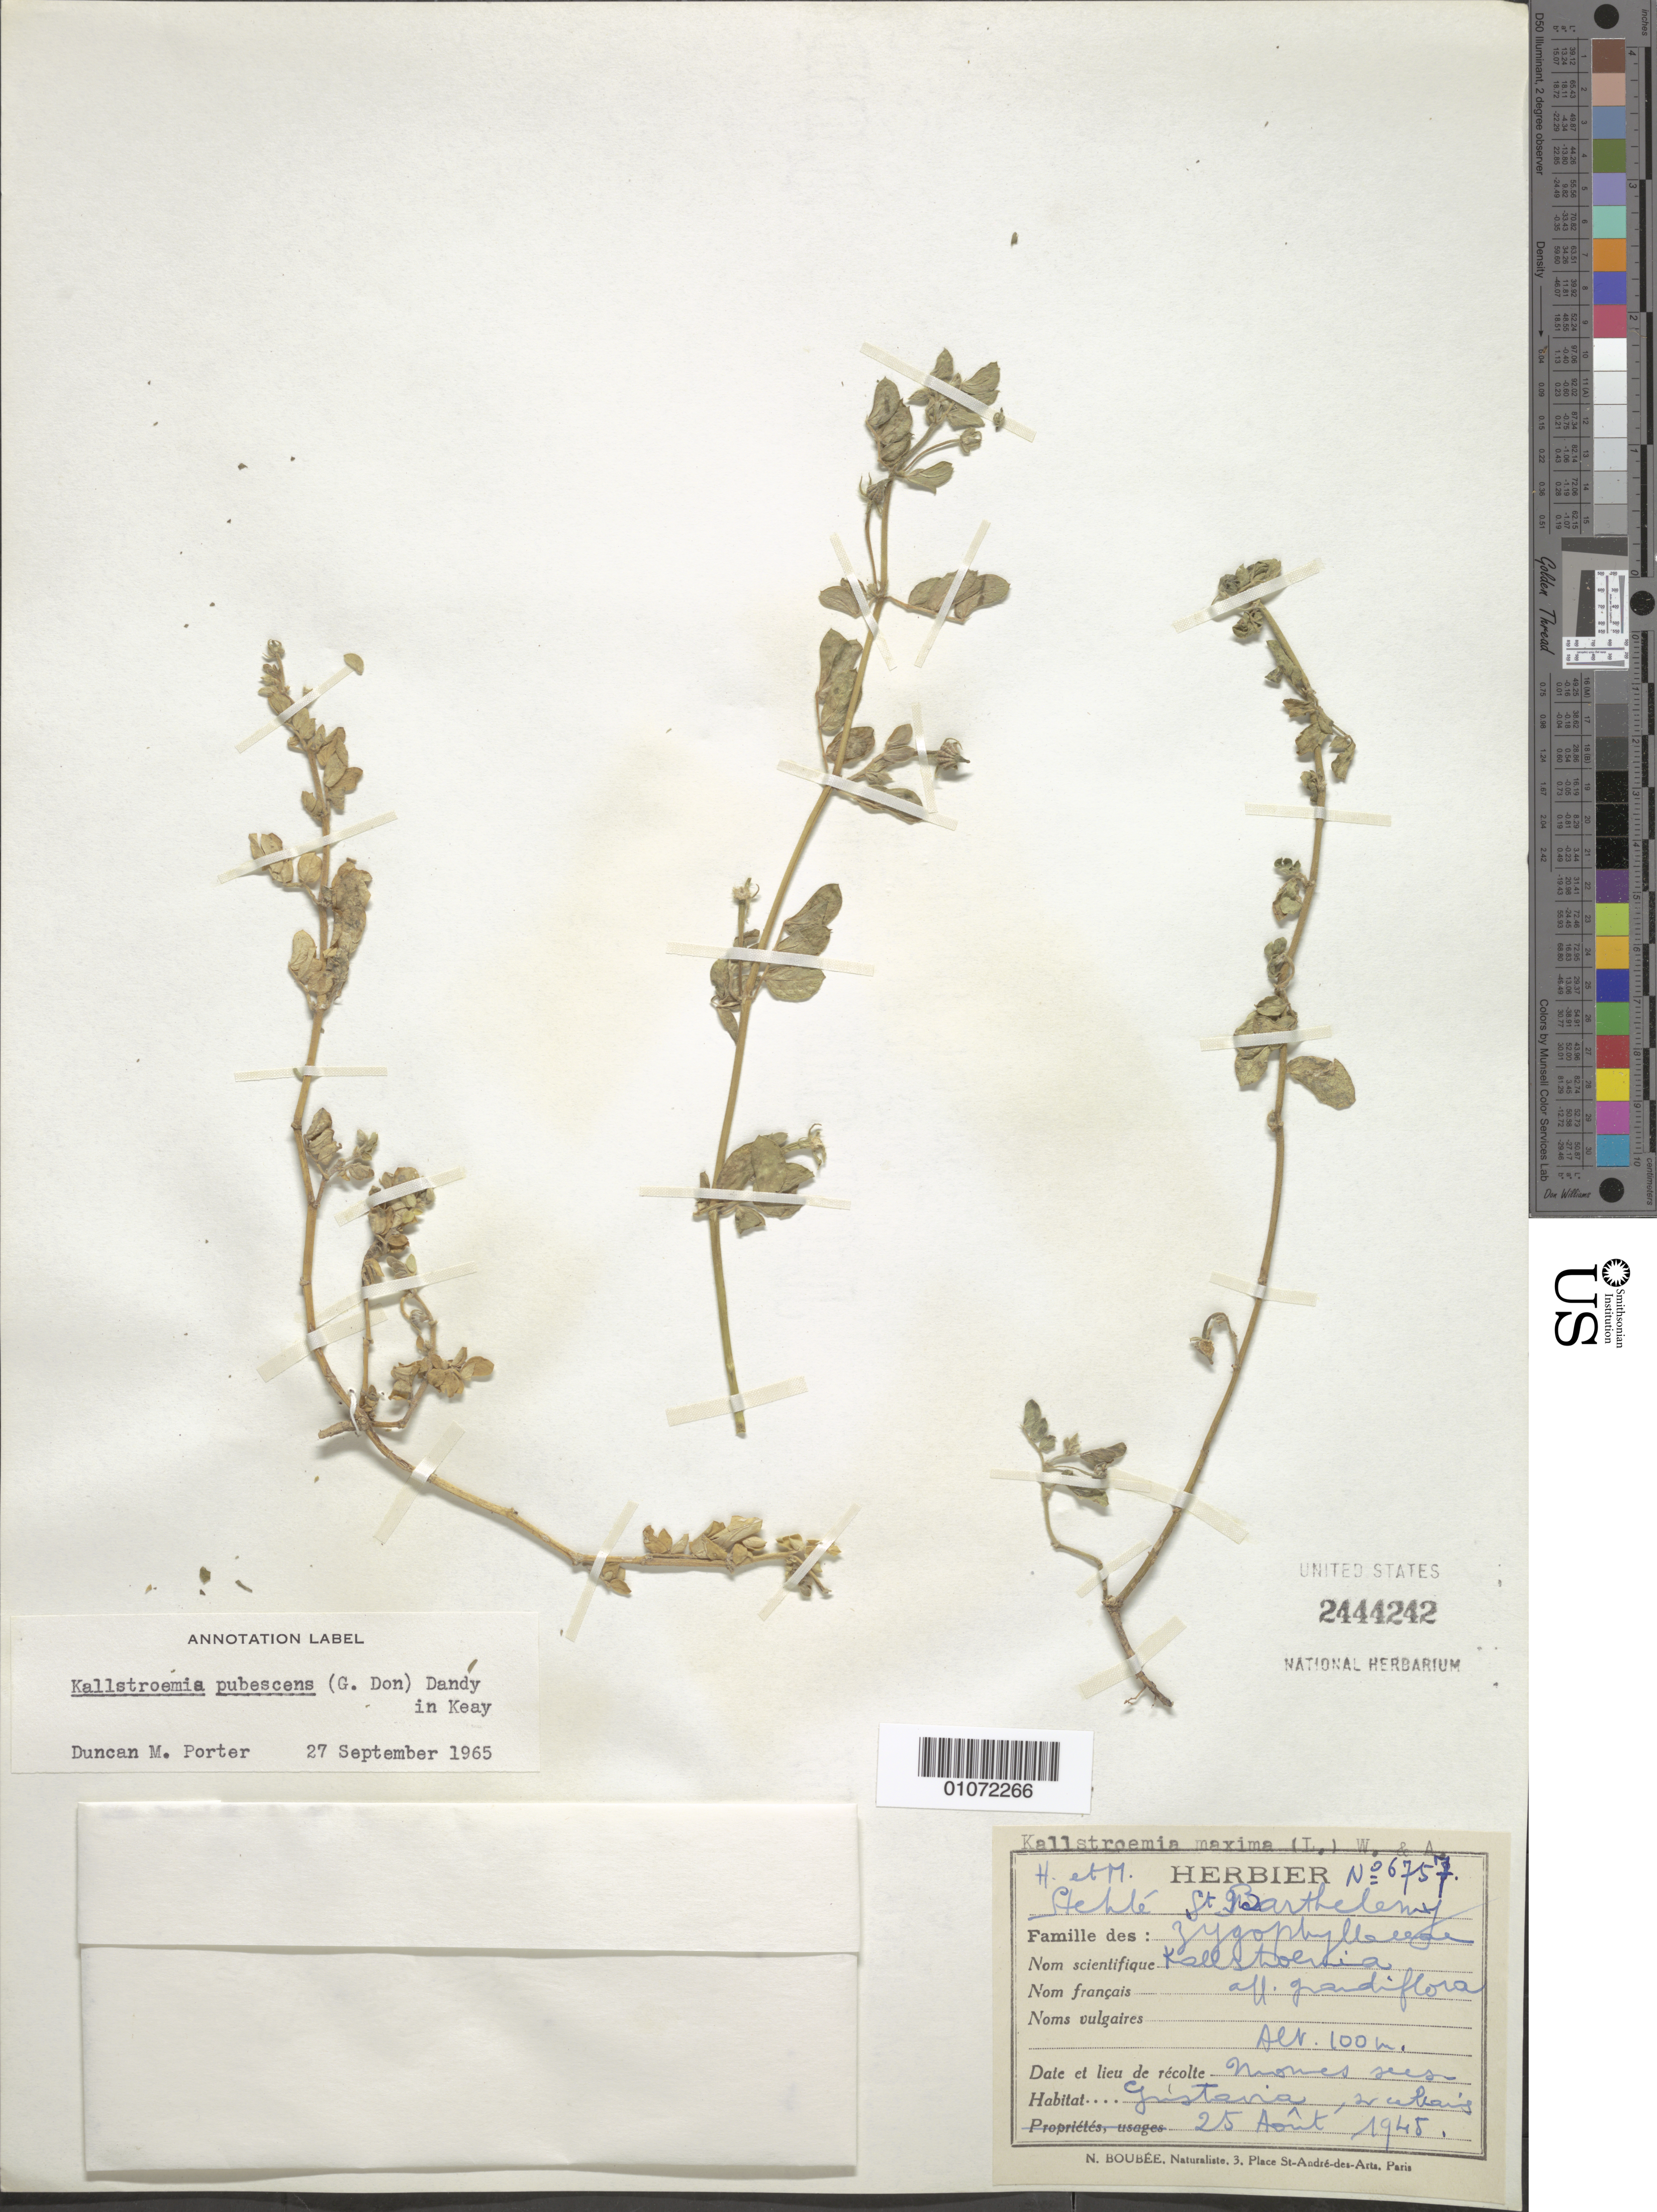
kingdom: Plantae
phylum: Tracheophyta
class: Magnoliopsida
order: Zygophyllales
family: Zygophyllaceae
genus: Kallstroemia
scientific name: Kallstroemia pubescens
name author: (G. Don) Dandy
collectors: H. Stehlé & M. Stehlé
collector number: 6757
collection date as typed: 25 Aug 1948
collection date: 1948-08-25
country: Saint Barthélemy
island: St. Barthélemy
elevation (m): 100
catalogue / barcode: US 2444242